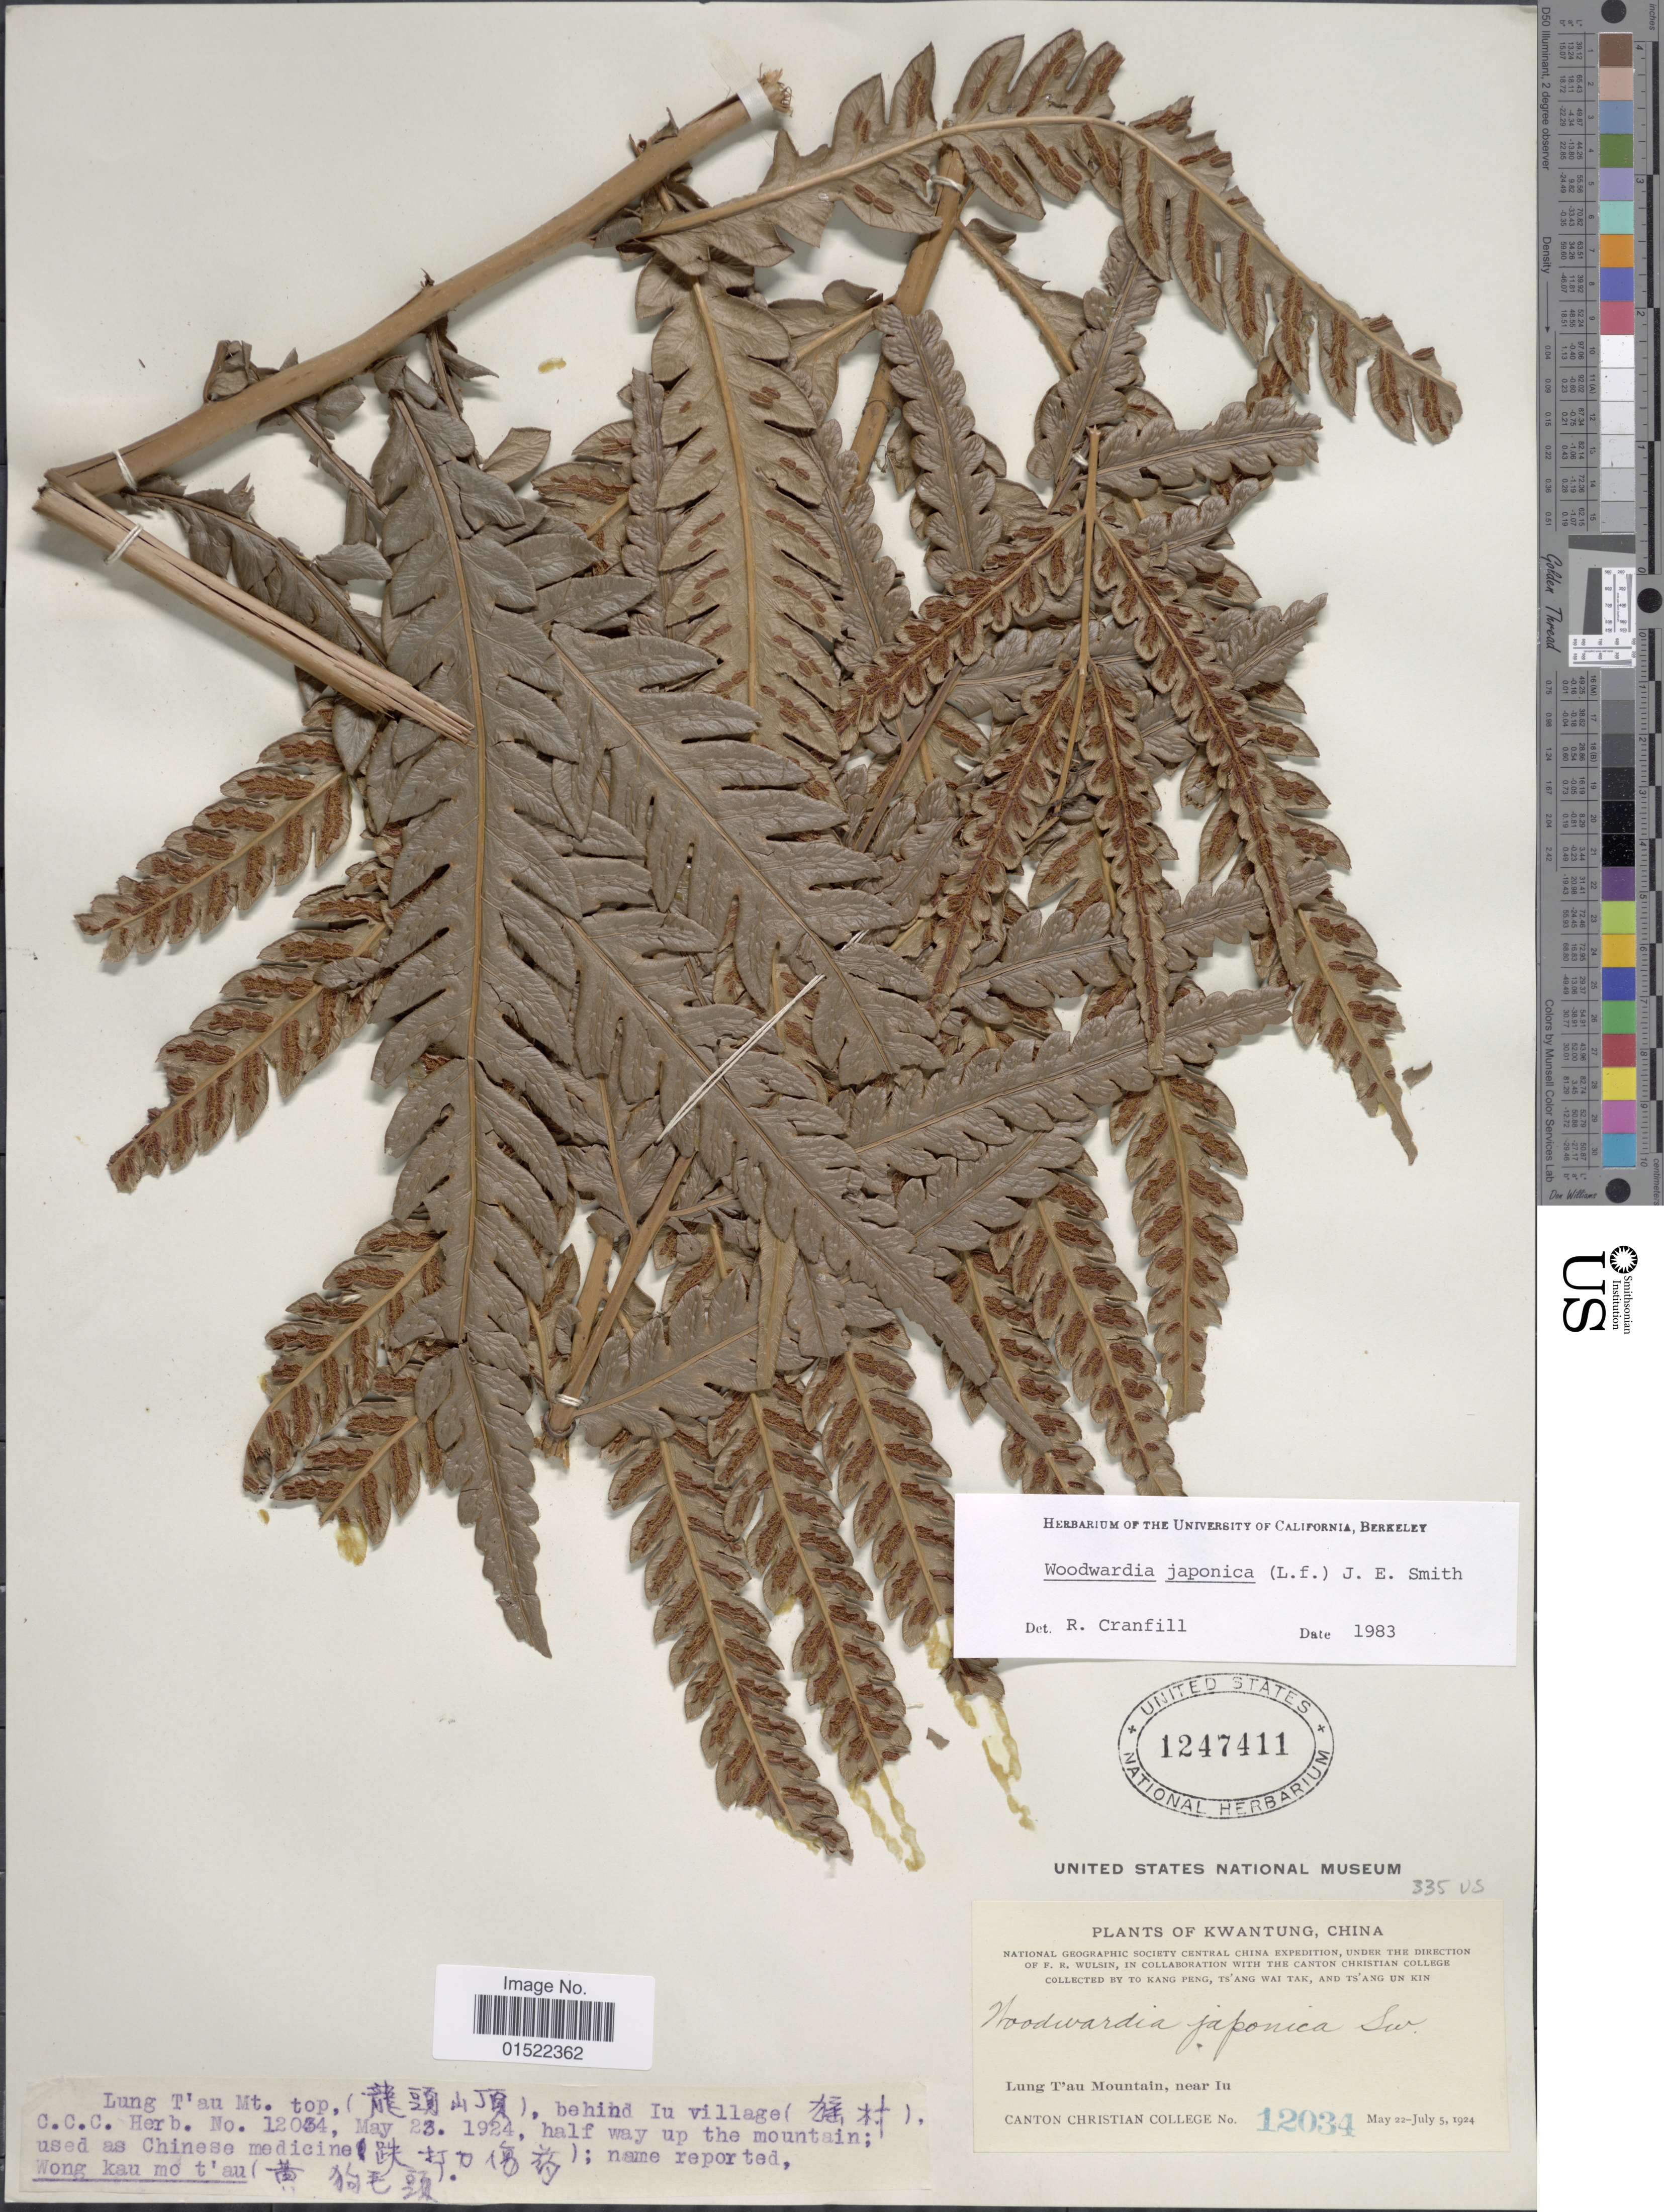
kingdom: Plantae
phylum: Tracheophyta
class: Polypodiopsida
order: Polypodiales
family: Blechnaceae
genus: Woodwardia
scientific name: Woodwardia japonica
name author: (L. f.) Sm.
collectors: Kang Peng To, W. T. Tsang & U. K. Tsang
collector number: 12034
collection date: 1924-05-22/1924-07-05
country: China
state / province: Guangdong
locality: Kwangtung, Lung T'au Mountain top, near Iu, behind Iu village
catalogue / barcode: US 1247411